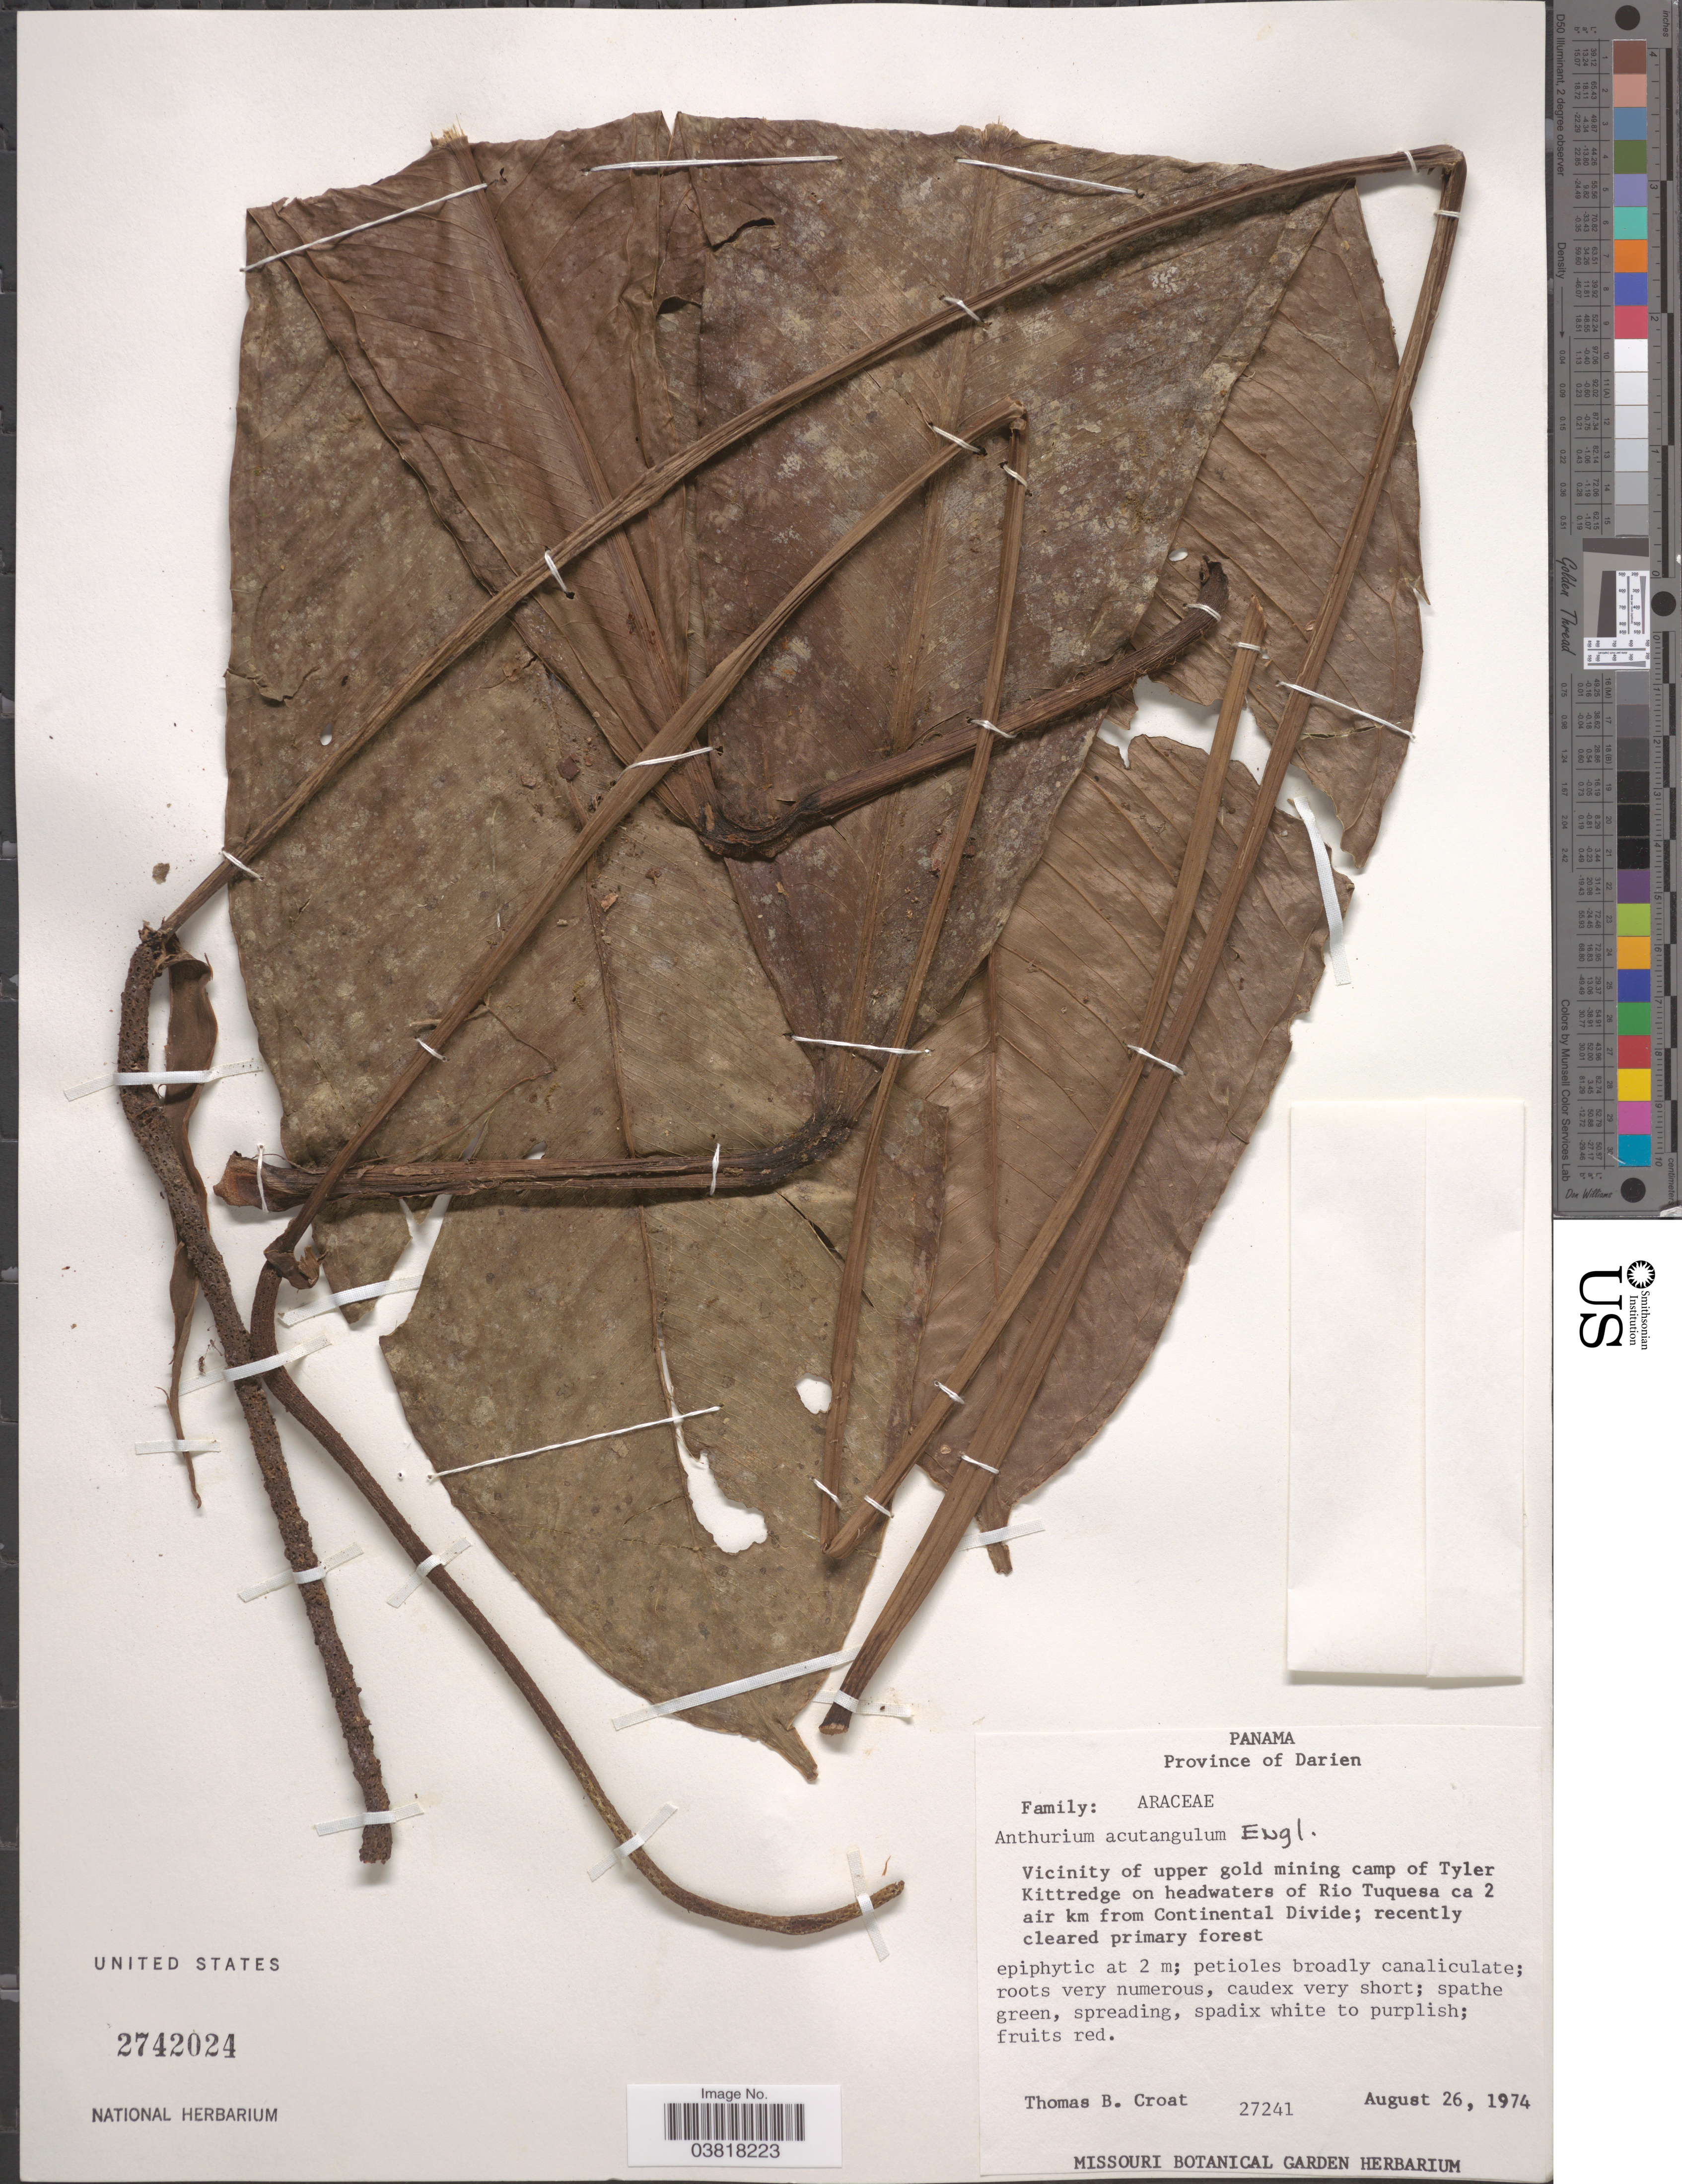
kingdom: Plantae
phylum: Tracheophyta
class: Liliopsida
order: Alismatales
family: Araceae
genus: Anthurium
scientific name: Anthurium acutangulum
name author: Engl.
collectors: T. B. Croat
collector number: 27241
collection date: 1974-08-26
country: Panama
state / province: Darien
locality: Vicinity of upper gold mining camp of Tyler Kittredge on headwaters of Rio Tuquesa ca 2 air km from Continental Divide.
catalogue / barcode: US 2742024